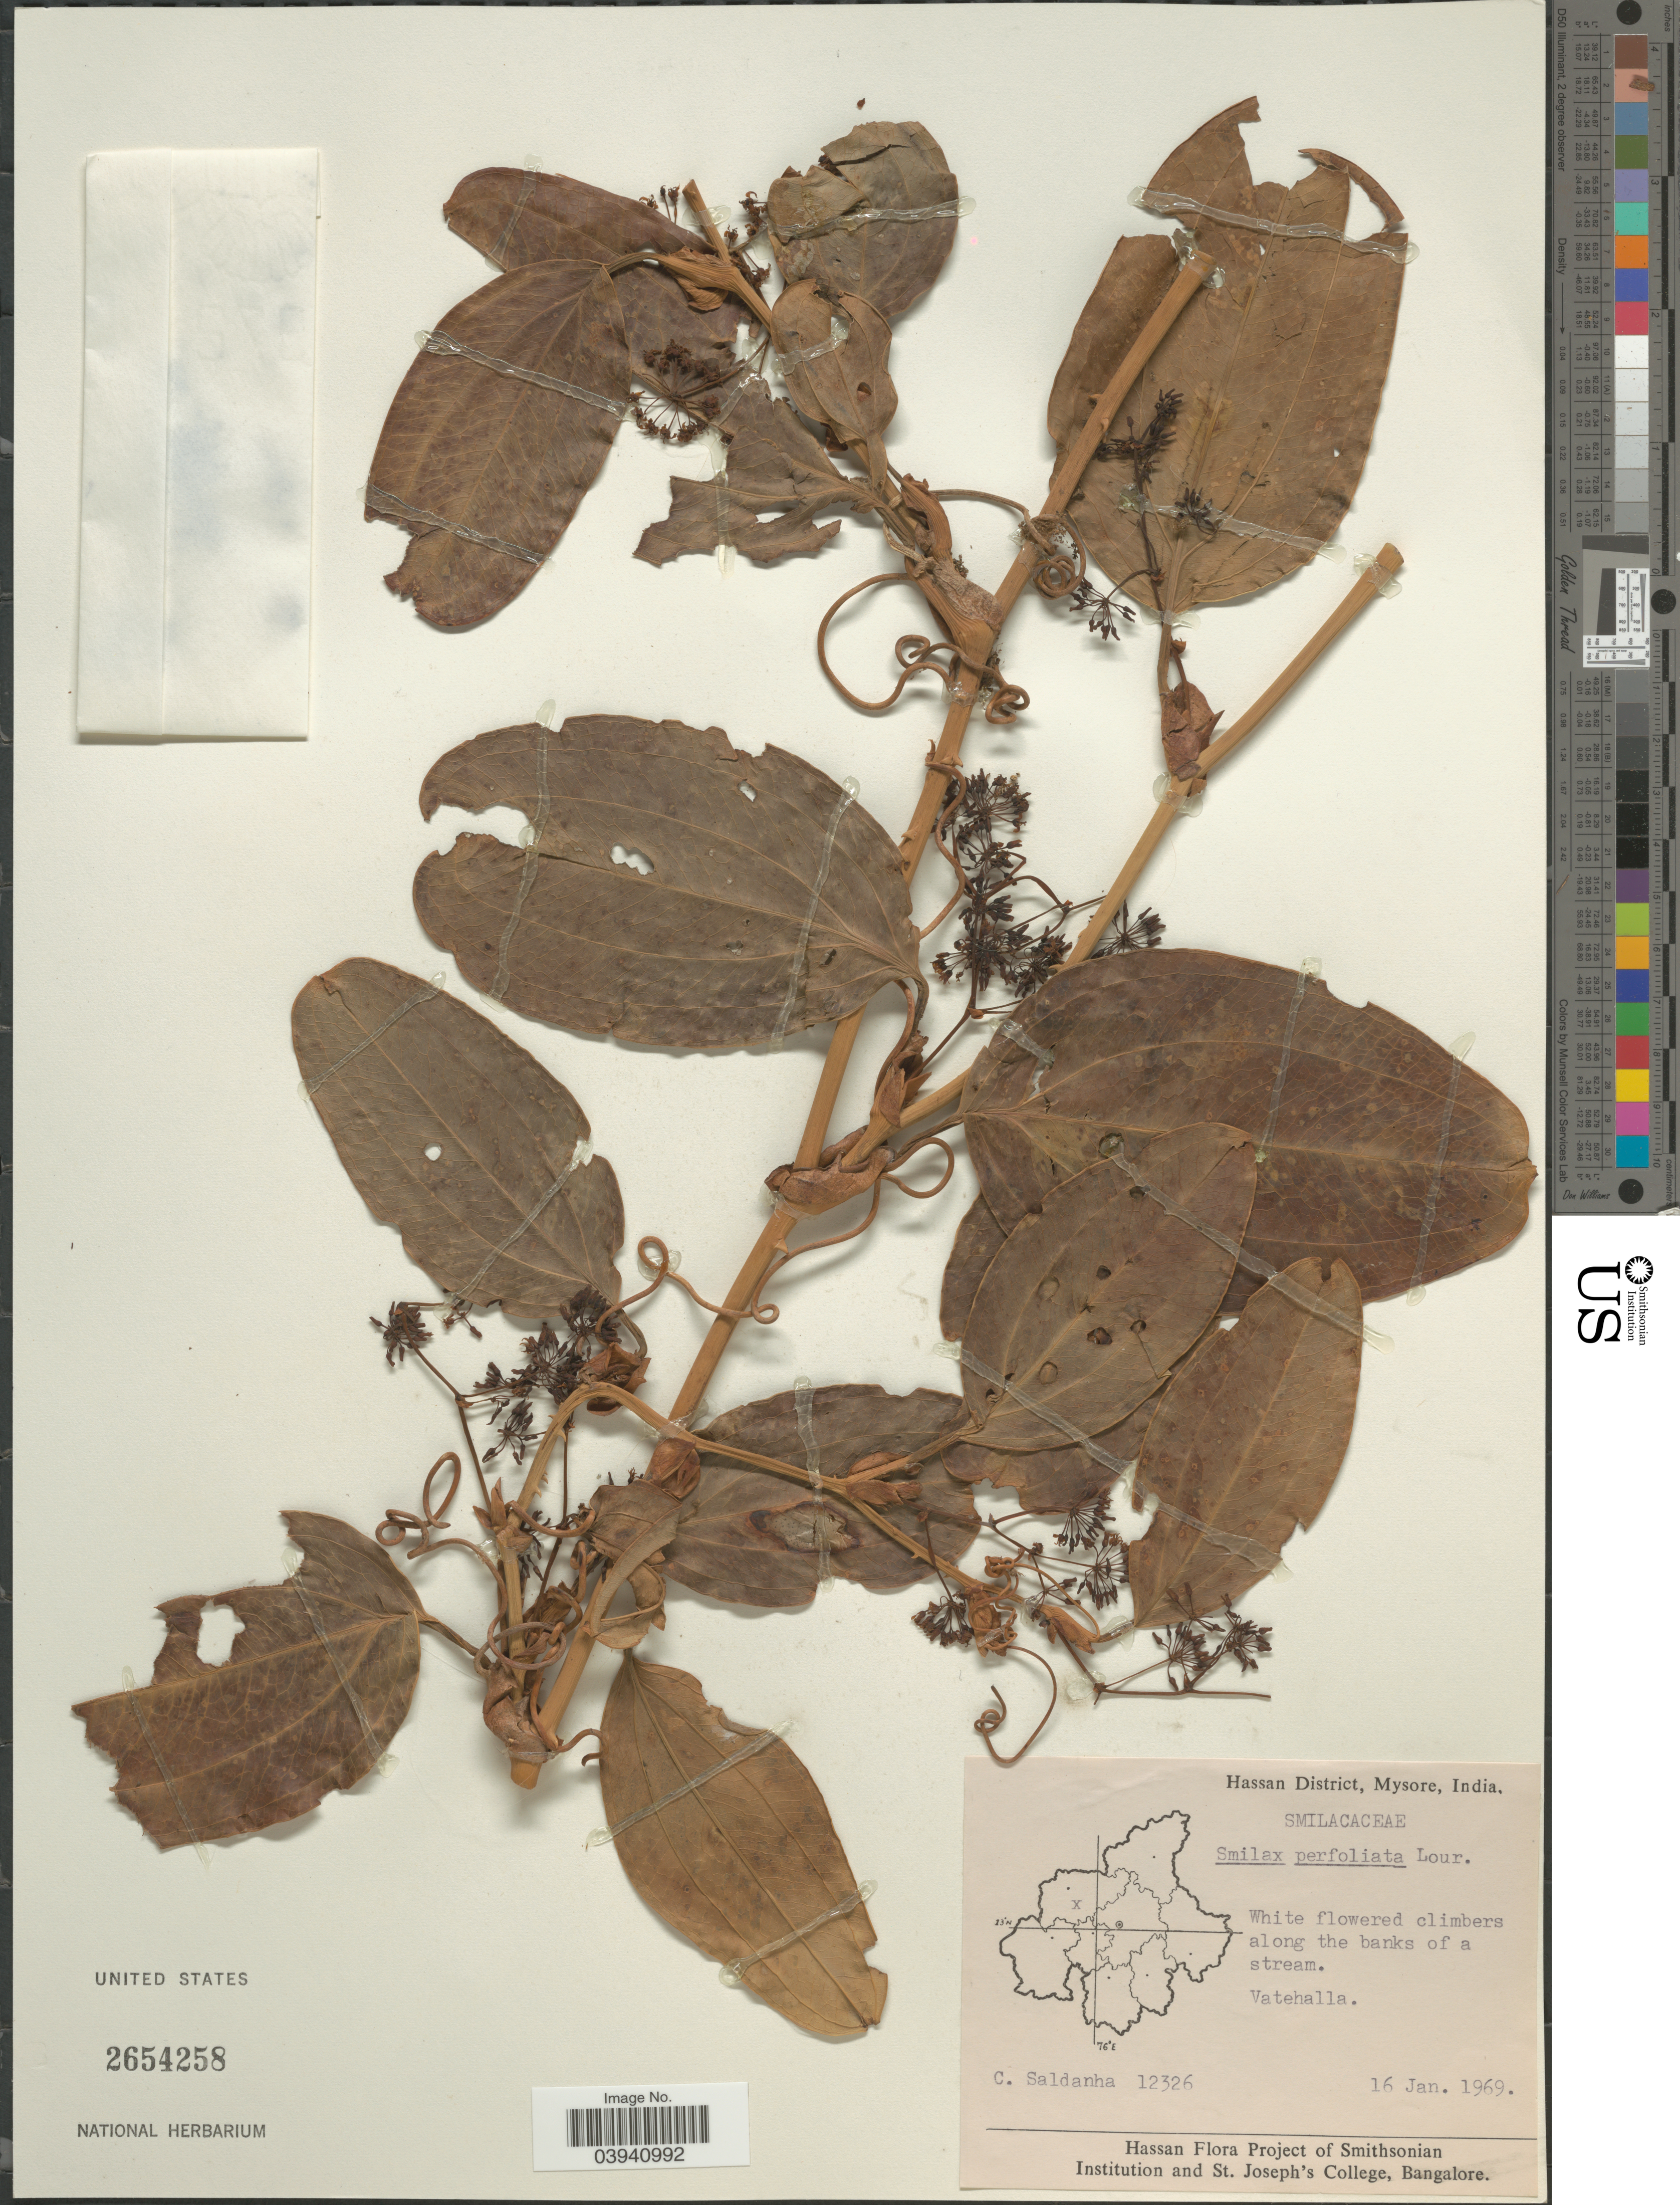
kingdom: Plantae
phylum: Tracheophyta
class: Liliopsida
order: Liliales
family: Smilacaceae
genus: Smilax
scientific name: Smilax perfoliata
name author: Lour.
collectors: C. Saldanha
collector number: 12326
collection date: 1969-01-16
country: India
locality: Hassan District, Mysore. Along the banks of a stream. Vatehalla.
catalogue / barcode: US 2654258